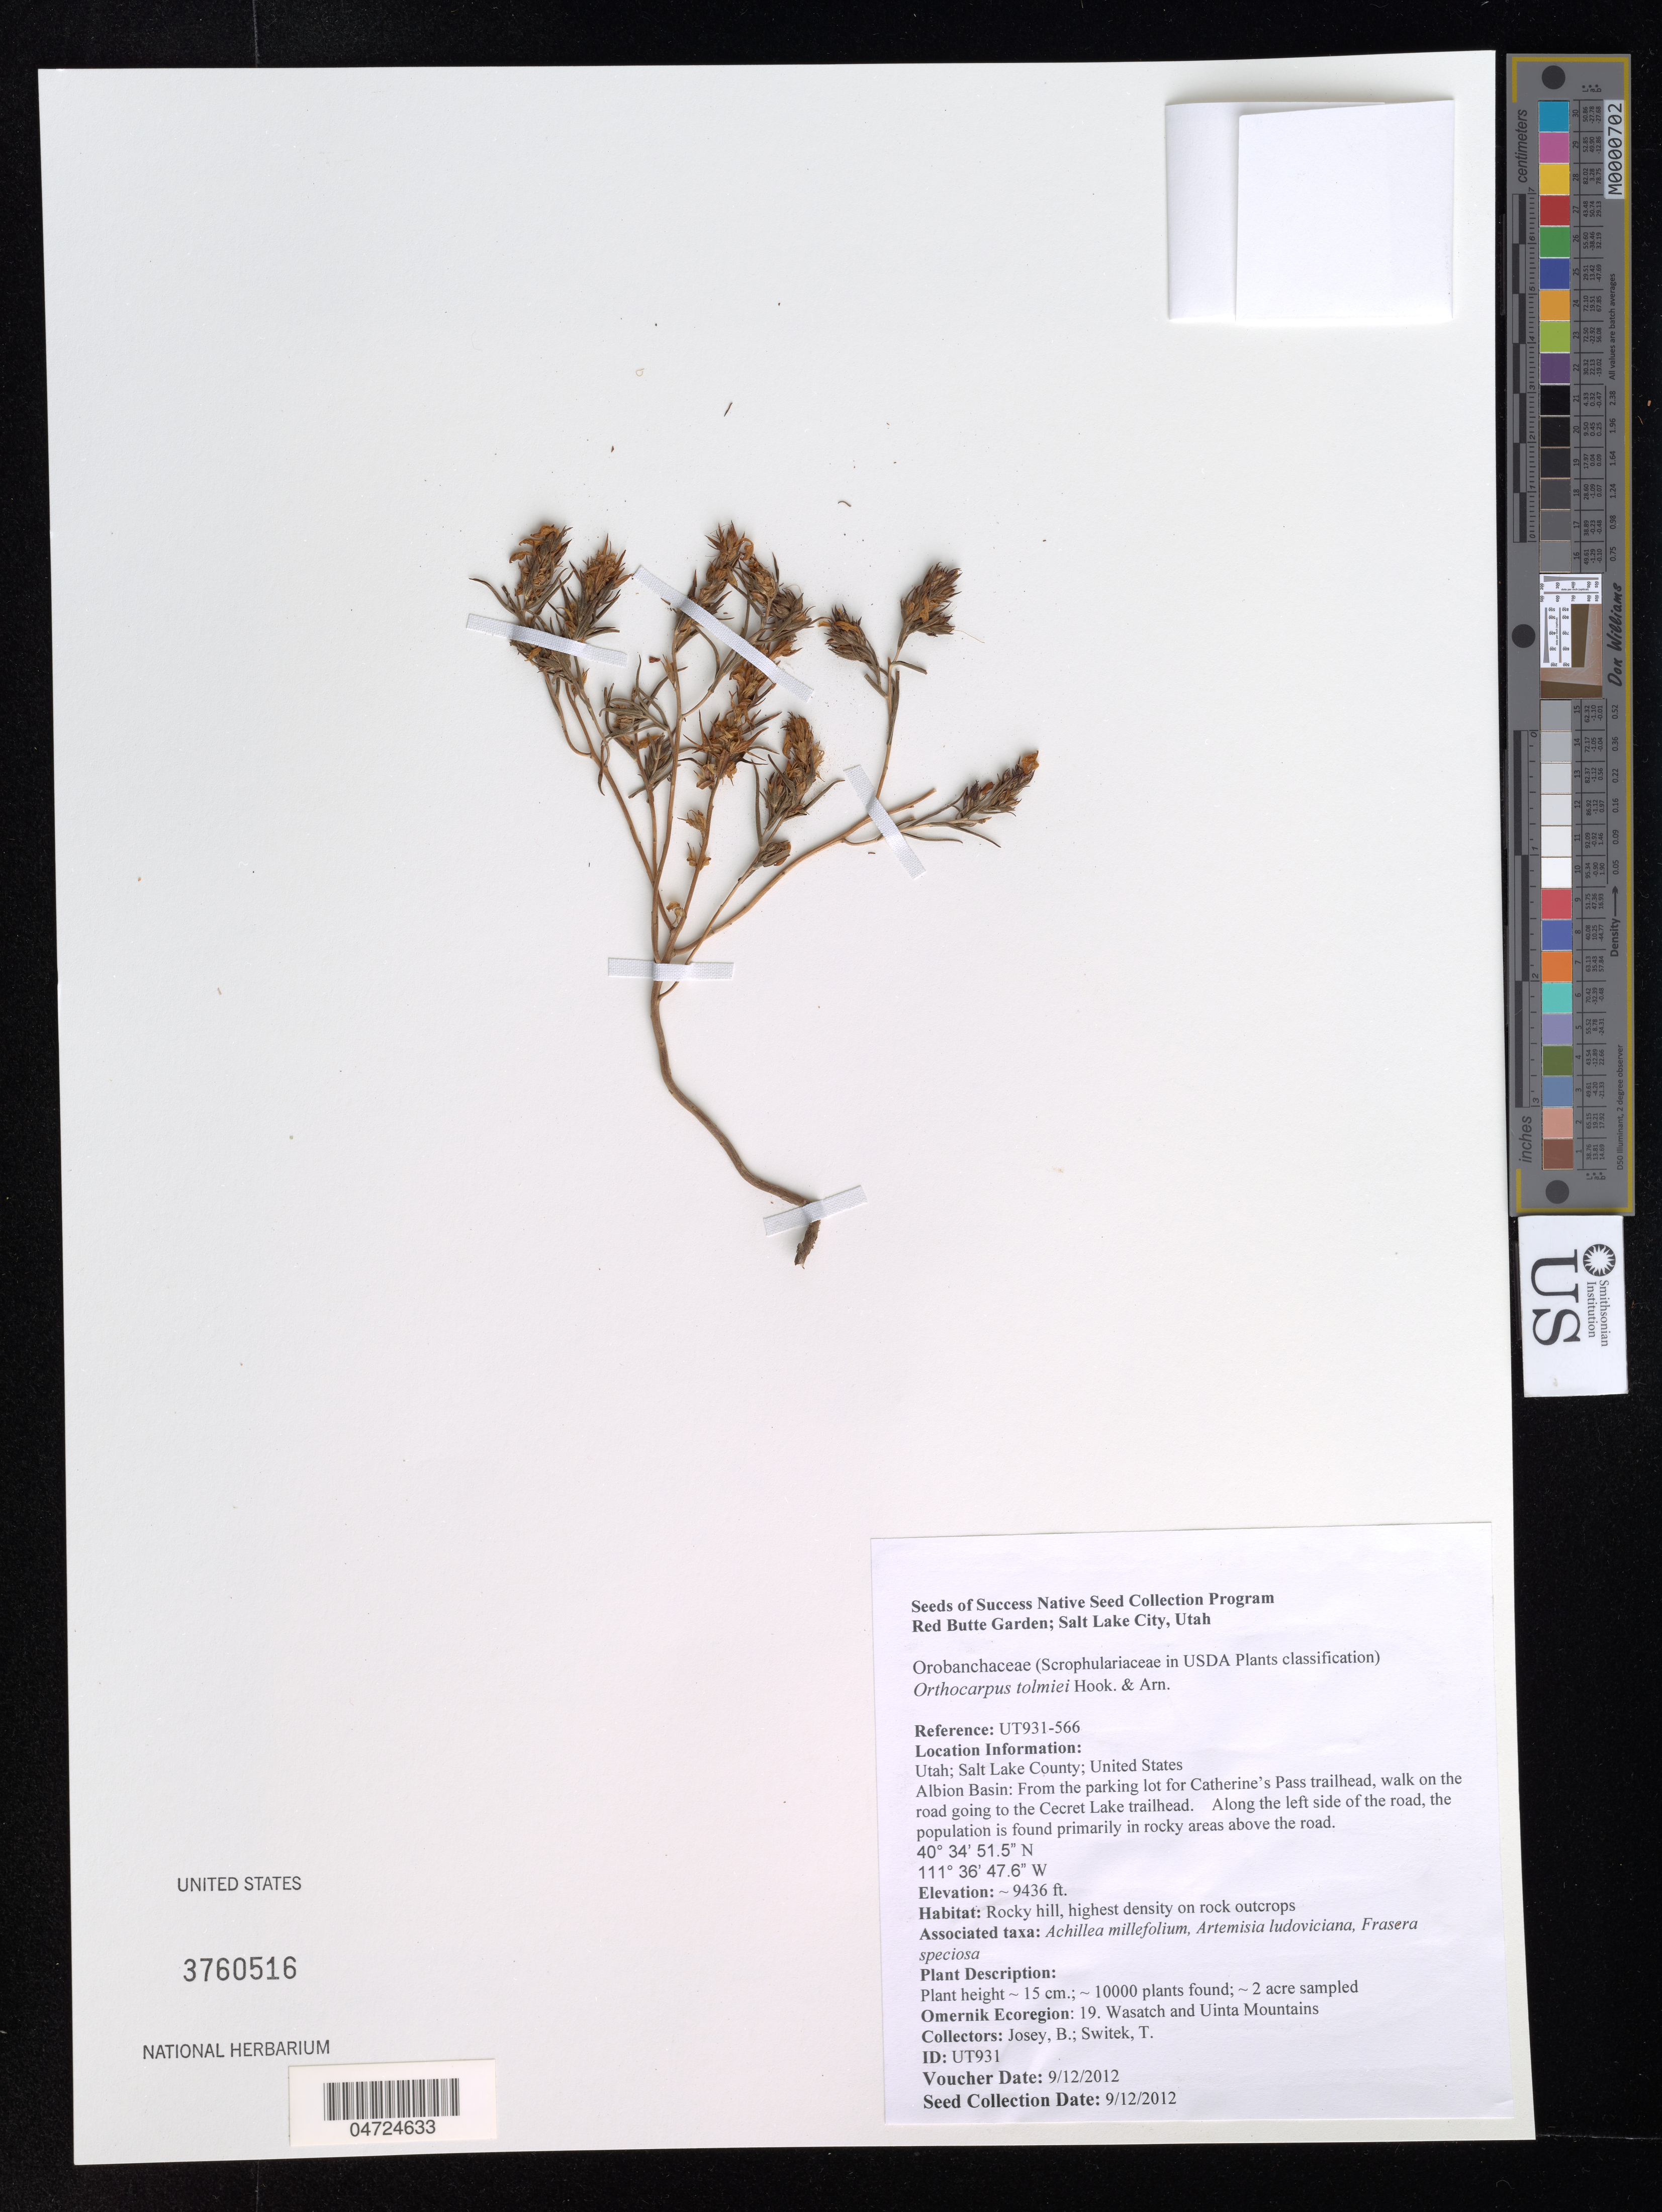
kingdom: Plantae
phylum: Tracheophyta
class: Magnoliopsida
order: Lamiales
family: Orobanchaceae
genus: Orthocarpus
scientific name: Orthocarpus tolmiei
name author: Hook. & Arn.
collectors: B. Josey & T. Switek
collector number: UT931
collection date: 2012-09-12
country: United States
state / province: Utah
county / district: Salt Lake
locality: Salt Lake County. Albion Basin: From the parking lot for Catherine's Pass trailhead, walk on the road going to the Cecret Lake trailhead. Along the left side of the road, the population is found primarily in rocky areas above the road. Omernik Ecoregion: 19. Wasatch and Uinta Mountains.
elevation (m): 2876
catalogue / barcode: US 3760516